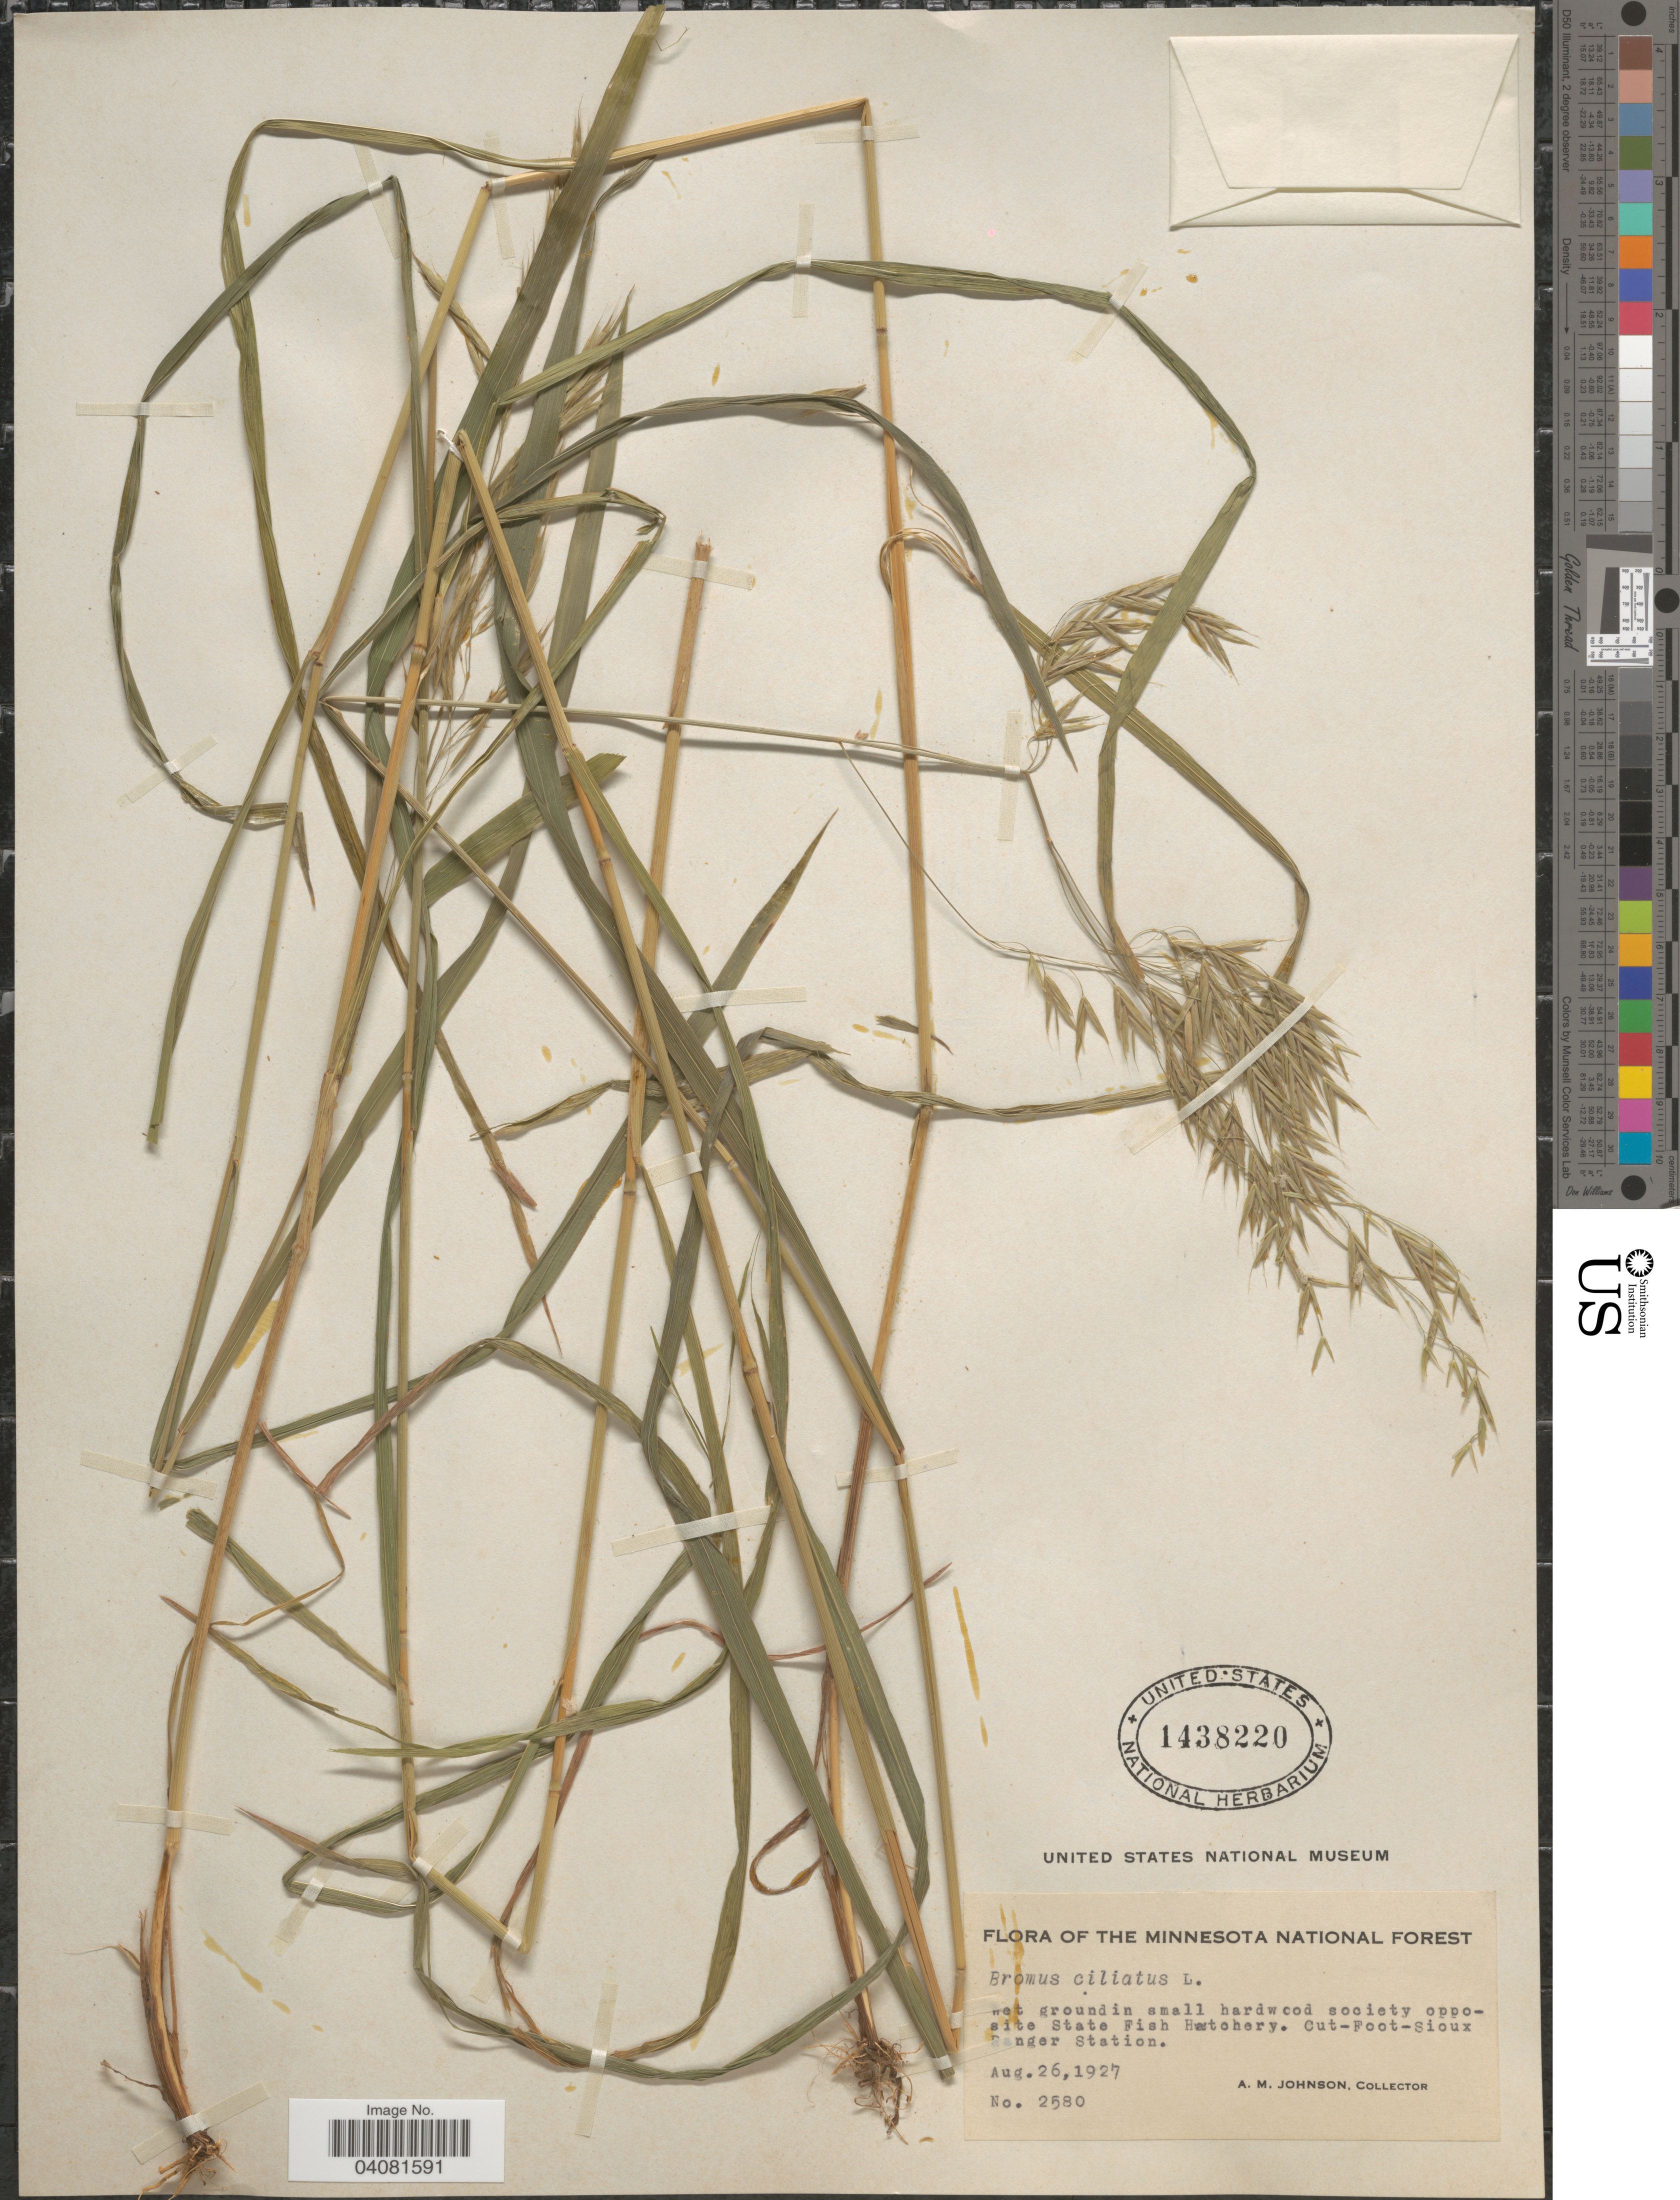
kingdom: Plantae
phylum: Tracheophyta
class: Liliopsida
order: Poales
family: Poaceae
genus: Bromus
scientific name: Bromus ciliatus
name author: L.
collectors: A. M. Johnson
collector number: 2580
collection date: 1927-08-26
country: United States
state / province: Minnesota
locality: The Minnesota National Forest. Opposite State Fish Hatchery. Cut-Foot-Sioux Ranger Station.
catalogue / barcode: US 1438220